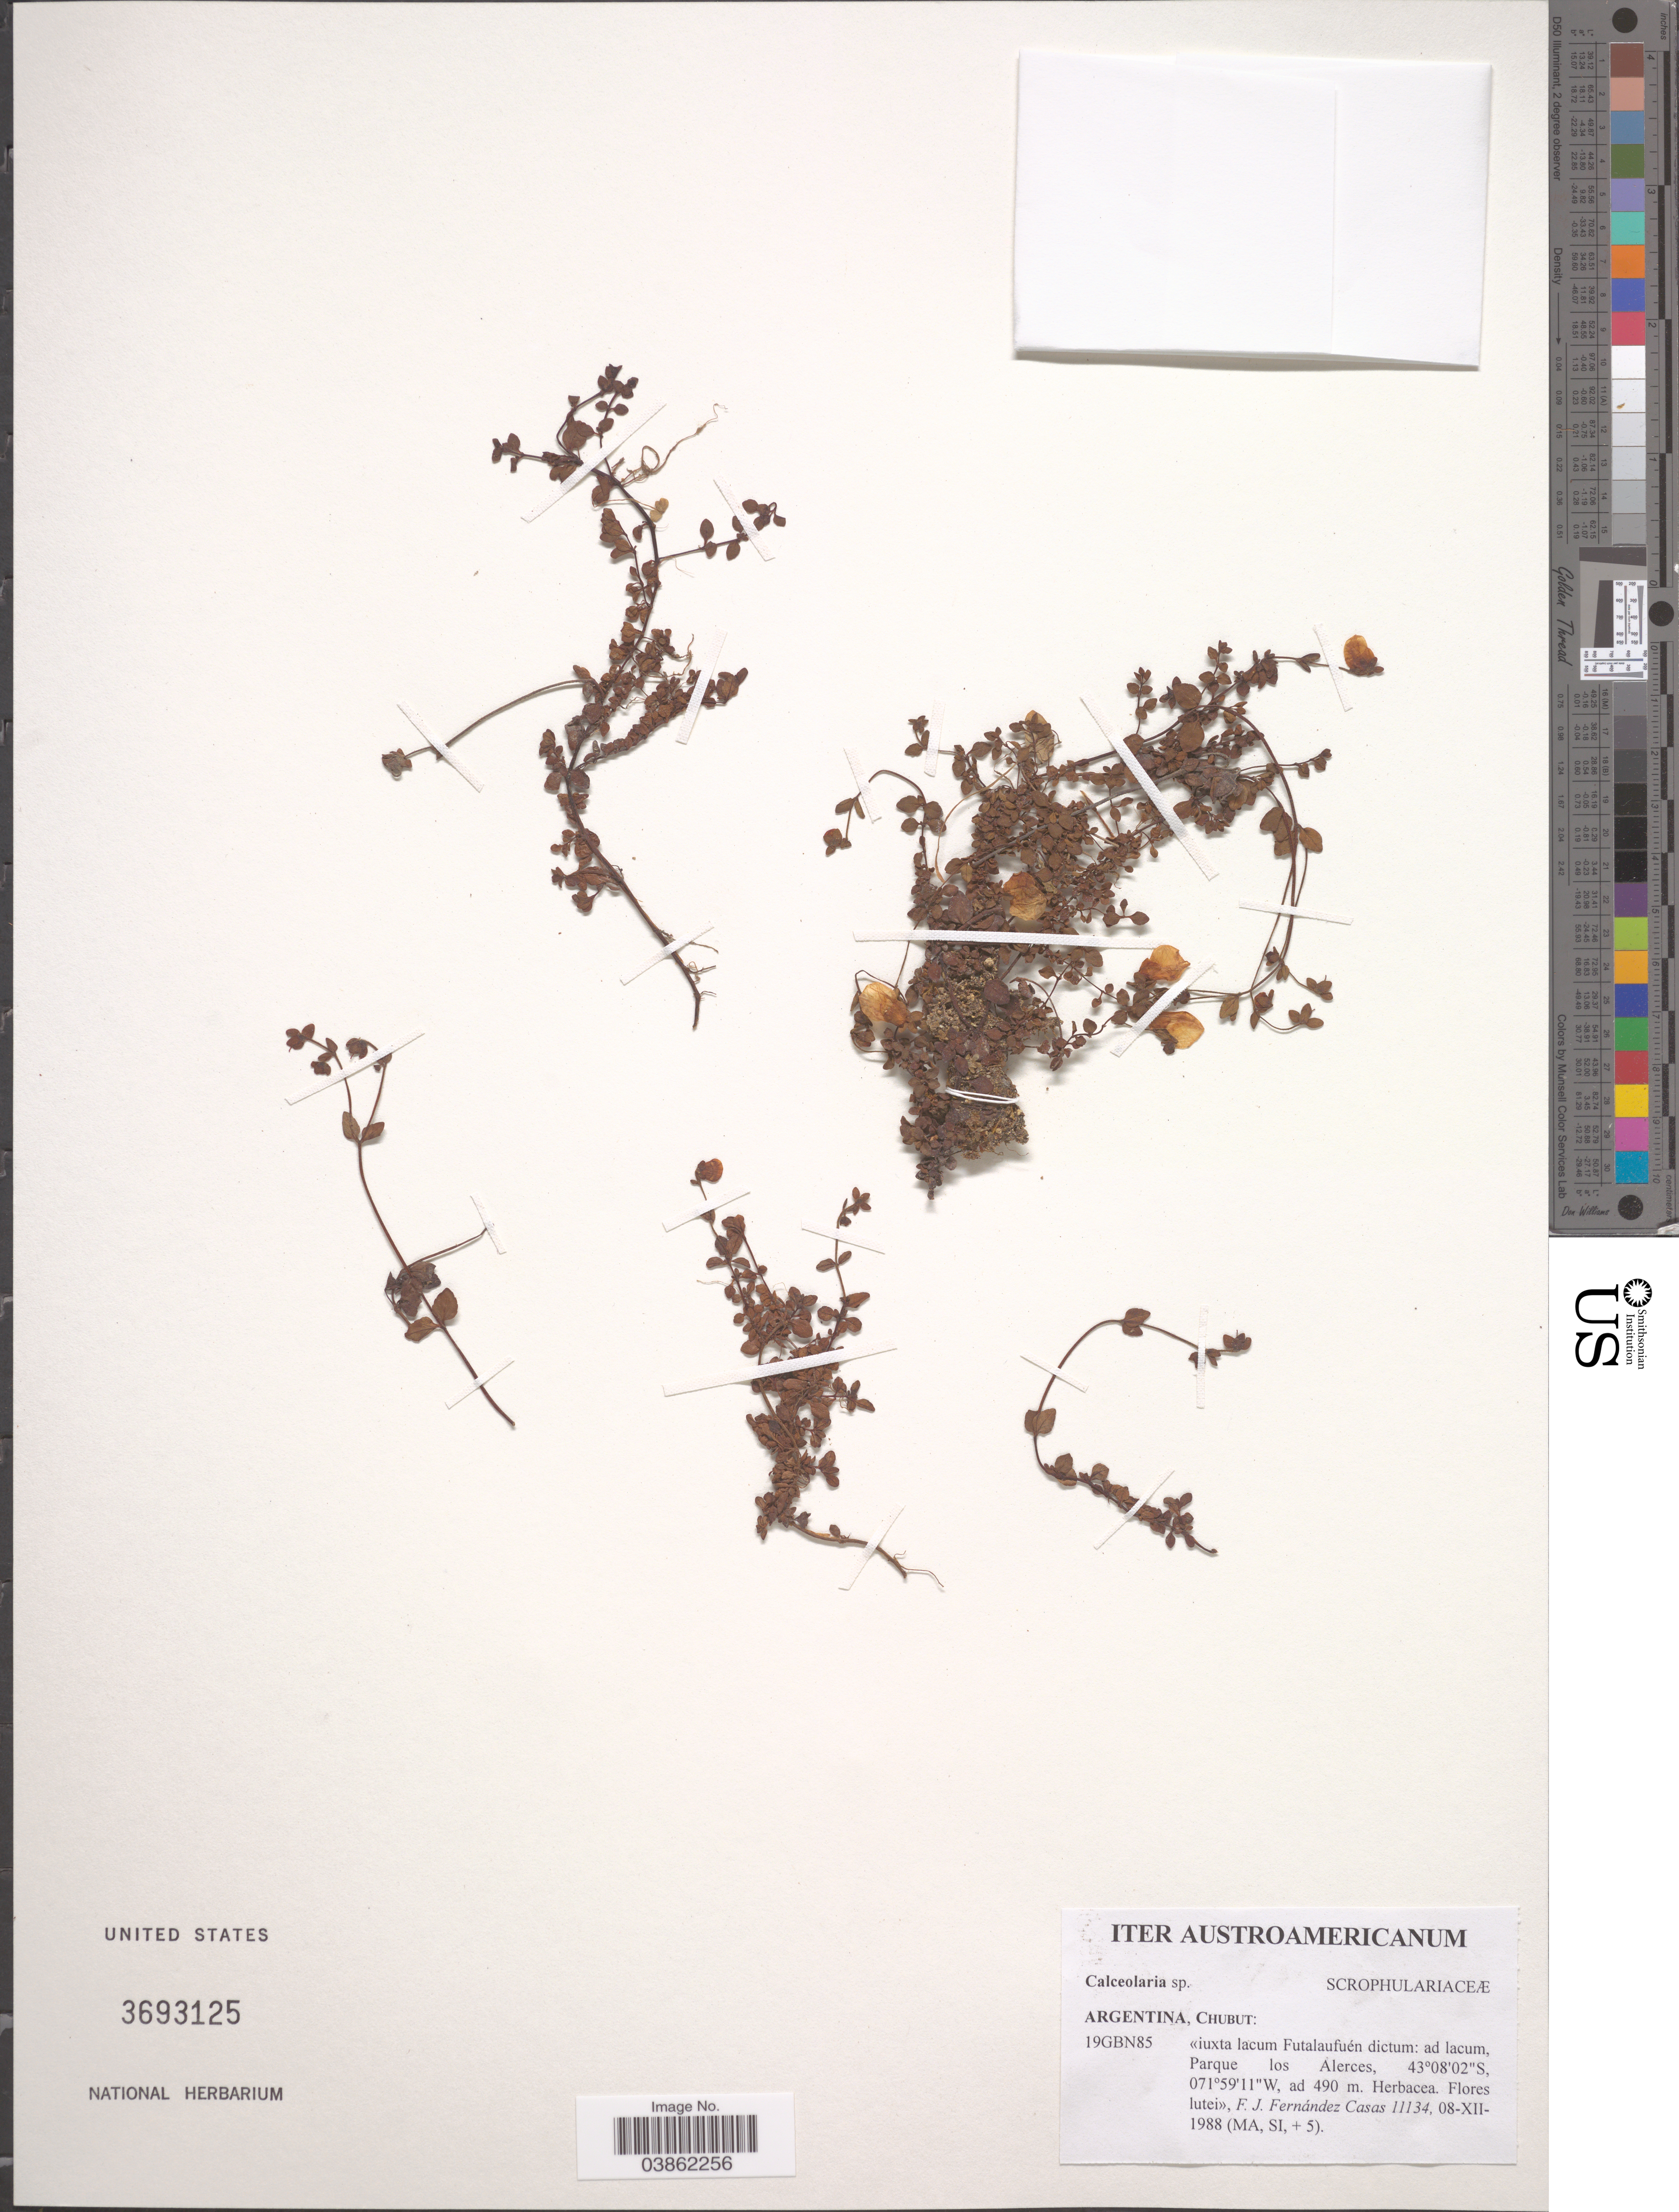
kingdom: Plantae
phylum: Tracheophyta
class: Magnoliopsida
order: Lamiales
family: Calceolariaceae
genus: Calceolaria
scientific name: Calceolaria sp.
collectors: F. J. Fernández Casas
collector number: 11134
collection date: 1988-12-08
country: Argentina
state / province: Chubut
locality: Iter Austroamericanum. 19GBN85. [unsure placement] Parque los Alerces.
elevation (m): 490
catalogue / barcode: US 3693125